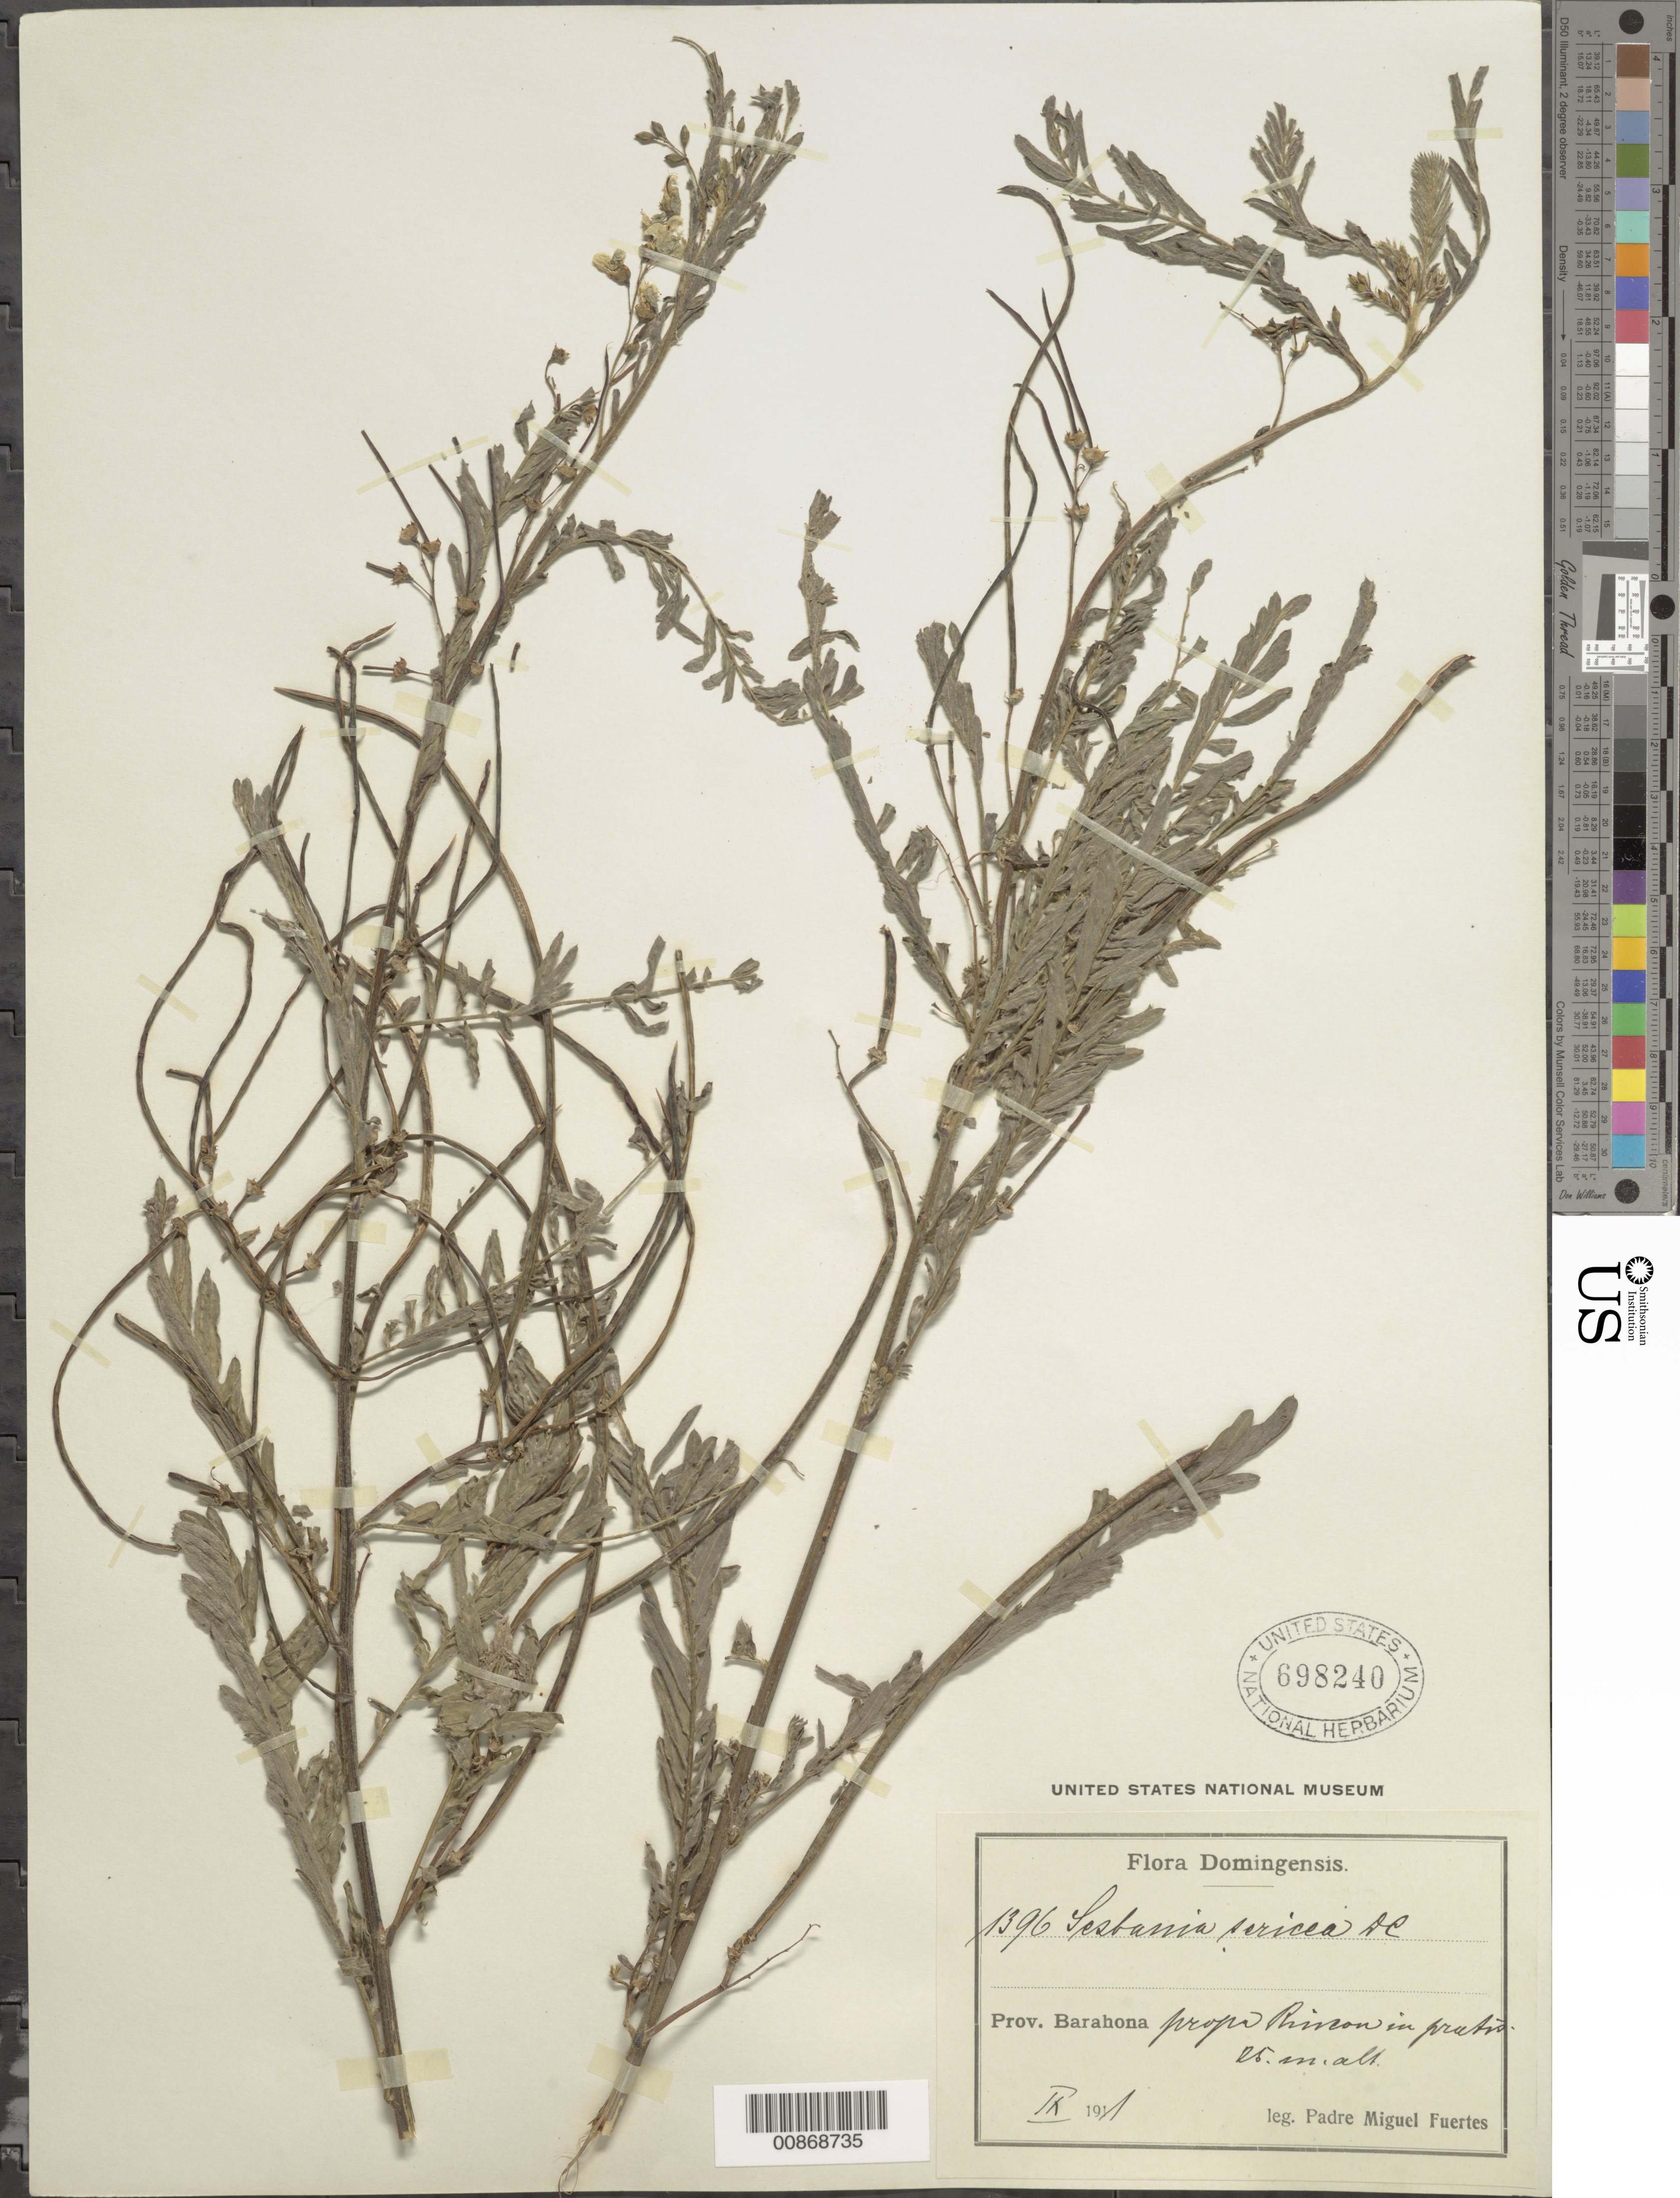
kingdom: Plantae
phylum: Tracheophyta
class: Magnoliopsida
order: Fabales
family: Fabaceae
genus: Sesbania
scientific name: Sesbania sericea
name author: (Willd.) Link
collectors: M. D. Fuertes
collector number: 1396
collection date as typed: Nov 1911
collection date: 1911-11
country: Dominican Republic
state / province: Barahona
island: Hispaniola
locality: Prope Rincón.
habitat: In "prutis".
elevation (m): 25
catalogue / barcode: US 698240